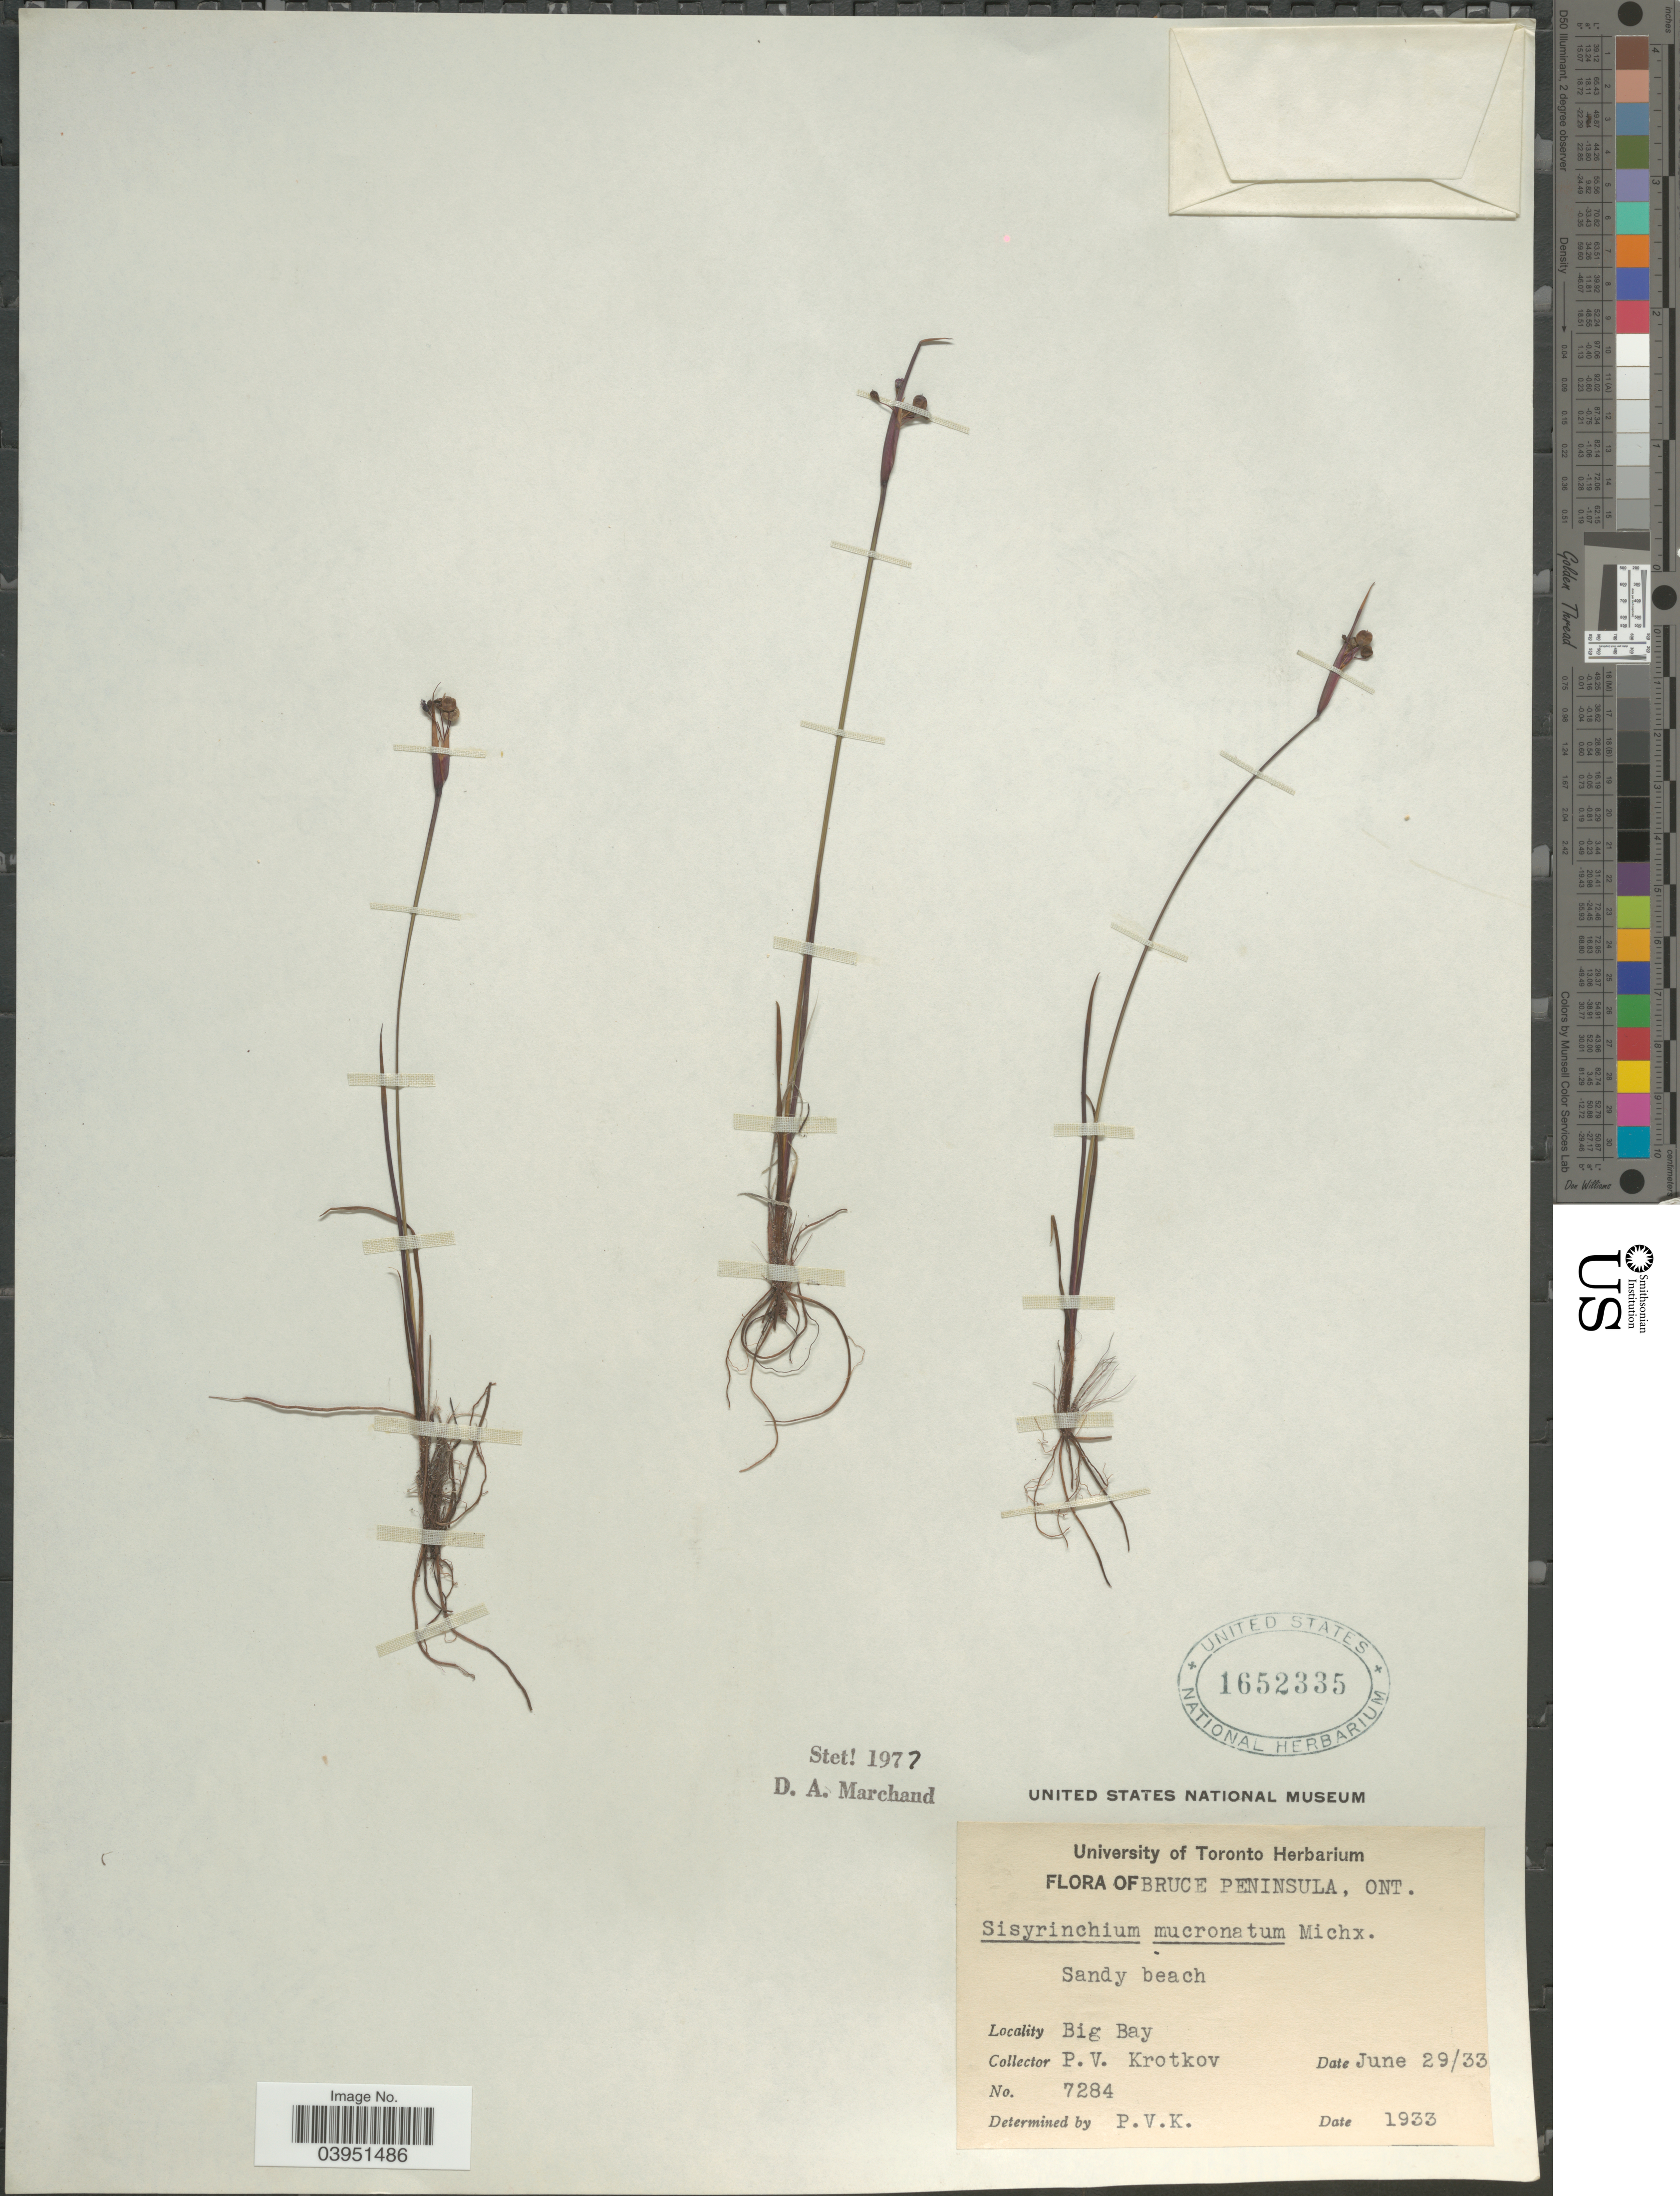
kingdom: Plantae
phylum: Tracheophyta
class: Liliopsida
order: Asparagales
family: Iridaceae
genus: Sisyrinchium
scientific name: Sisyrinchium mucronatum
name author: Michx.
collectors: P. V. Krotkov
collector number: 7284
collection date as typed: Transcribed d/m/y: 29/6/33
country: Canada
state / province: Ontario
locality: Bruce Peninsula. Big Bay.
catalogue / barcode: US 1652335